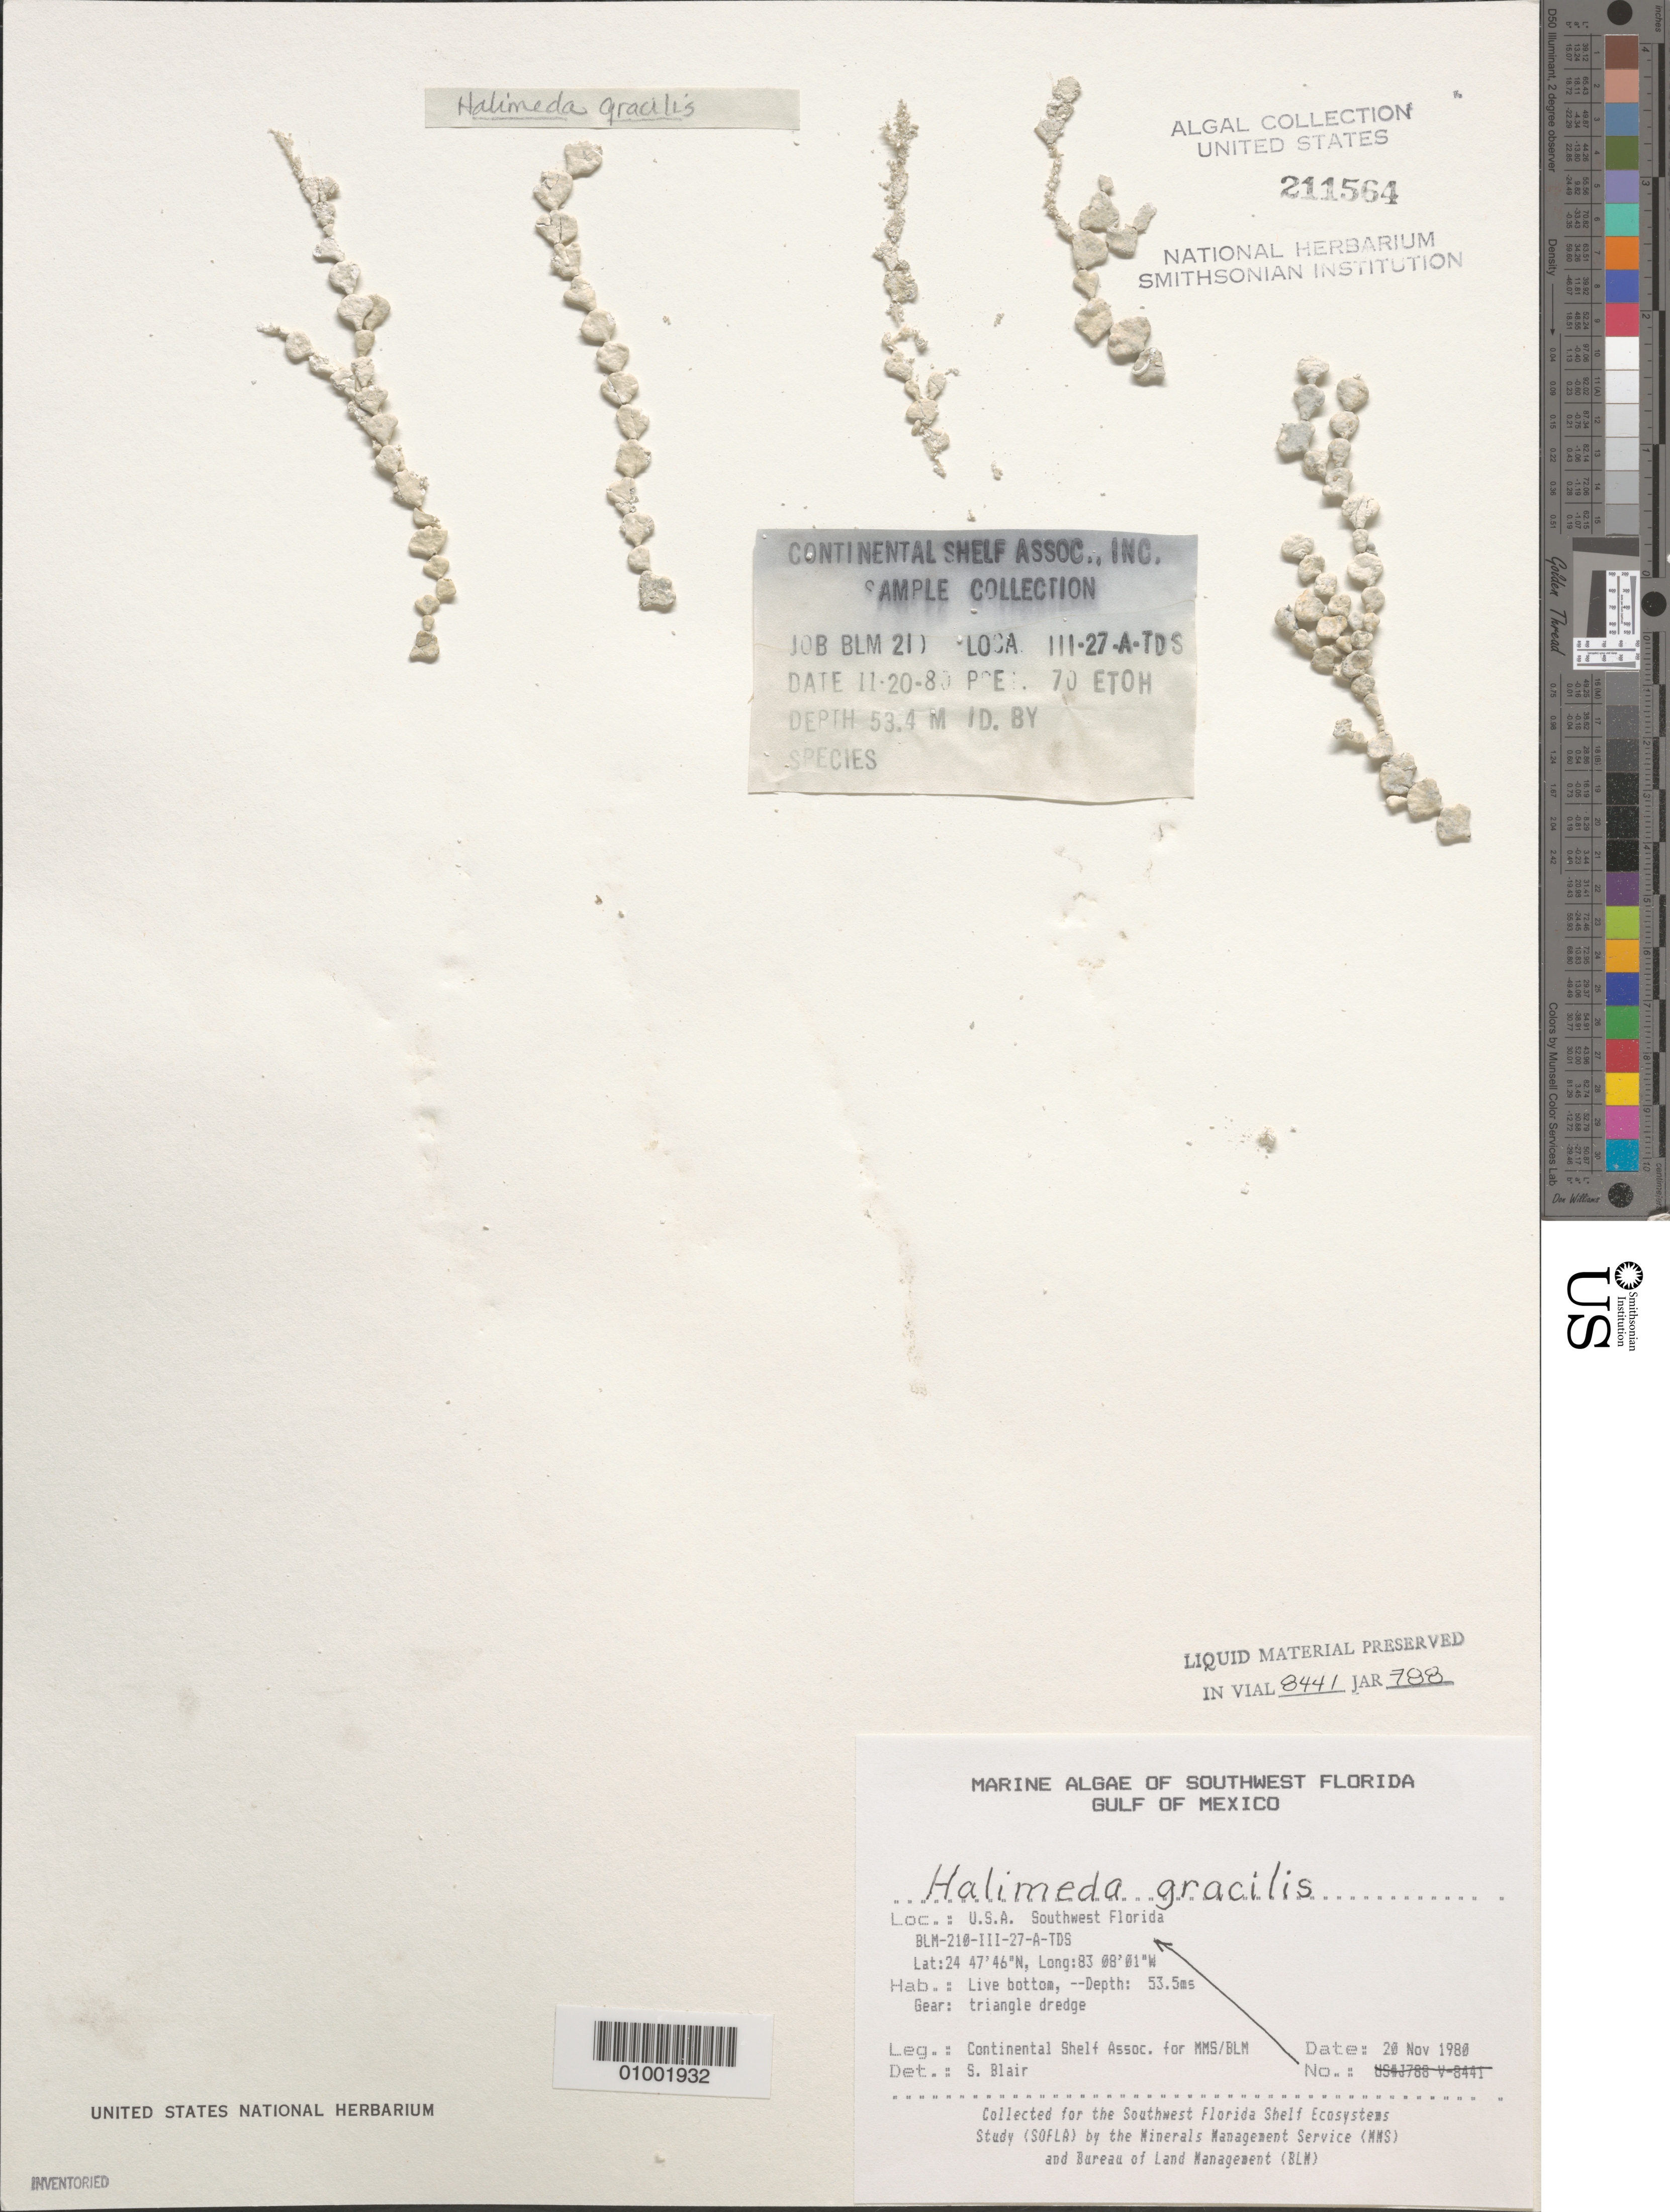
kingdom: Plantae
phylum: Chlorophyta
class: Ulvophyceae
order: Bryopsidales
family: Halimedaceae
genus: Halimeda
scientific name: Halimeda gracilis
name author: Harv. ex J. Agardh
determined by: Blair, S. M.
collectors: Continental Shelf Associates for the MMS/BLM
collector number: BLM-210-III-27-A-TDS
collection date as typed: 20 Nov 1980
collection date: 1980-11-20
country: United States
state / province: Florida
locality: Gulf of Mexico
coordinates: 24 47'46"N, 83 08'01"W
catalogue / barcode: US 211564